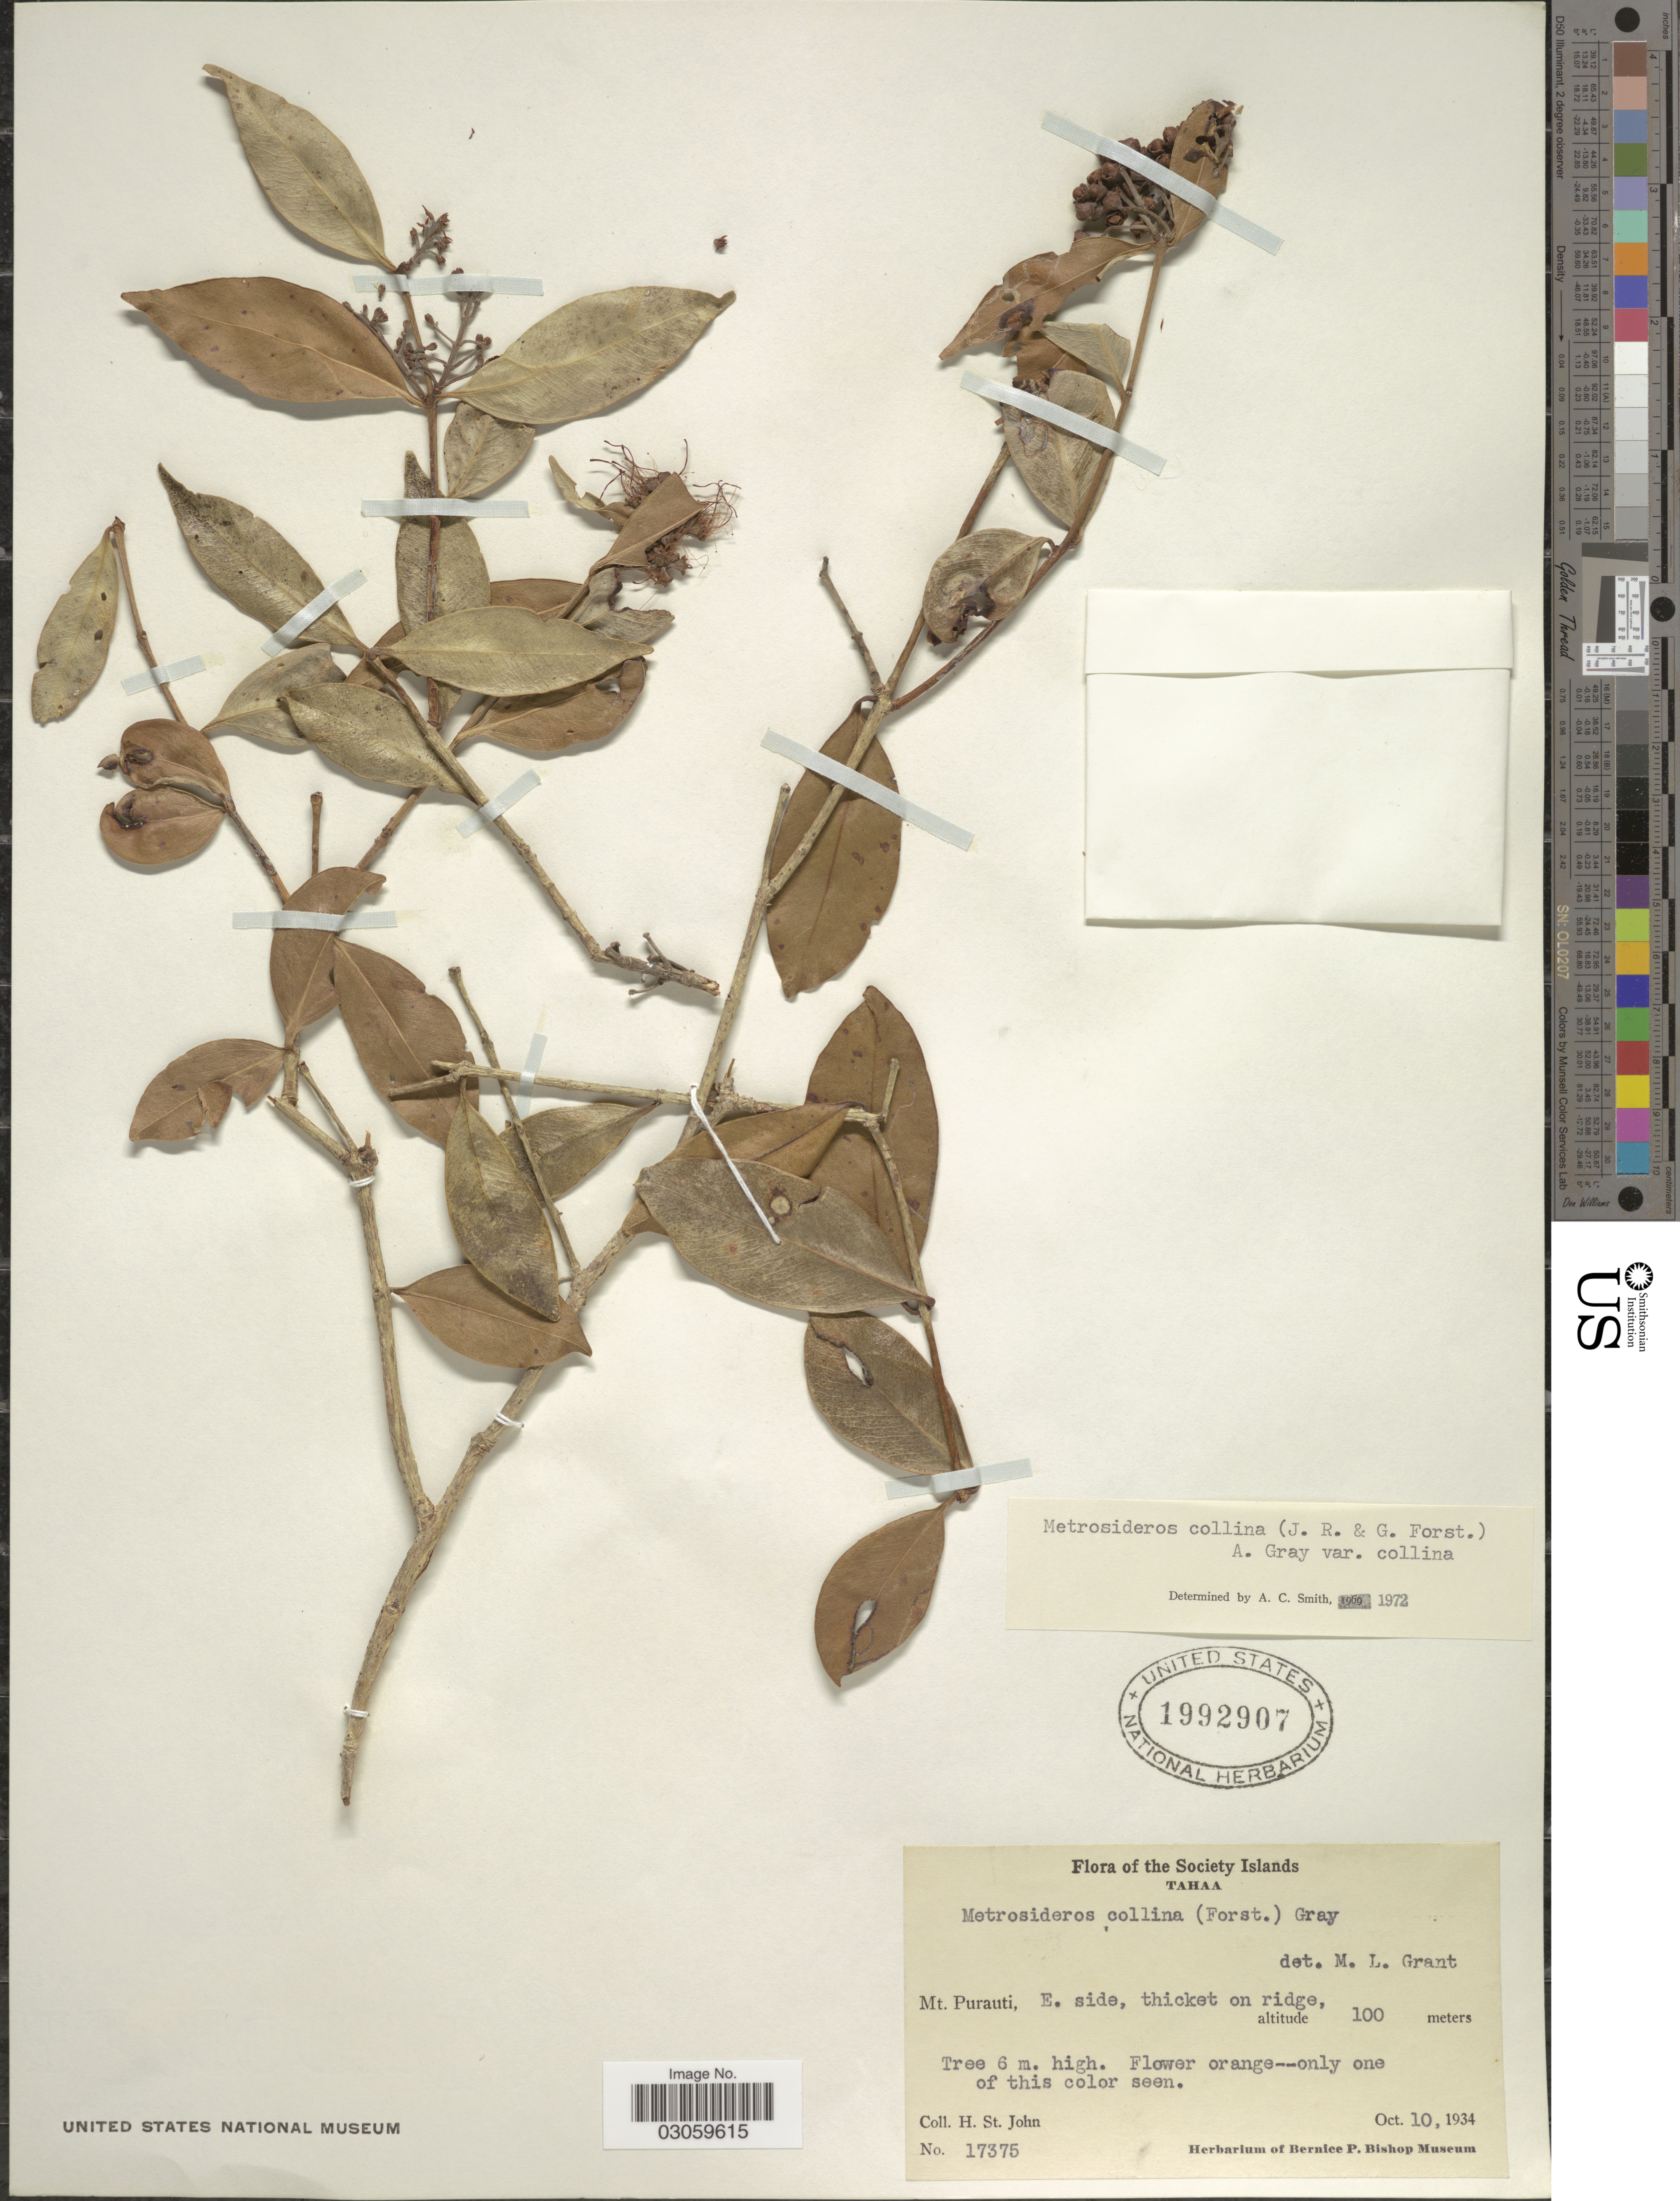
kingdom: Plantae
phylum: Tracheophyta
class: Magnoliopsida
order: Myrtales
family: Myrtaceae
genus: Metrosideros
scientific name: Metrosideros collina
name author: (J.R. Forst. & G. Forst.) A. Gray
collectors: H. St. John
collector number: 17375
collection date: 1934-10-10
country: French Polynesia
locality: Society Islands. Tahaa. Mt. Purauti, E. side, thicket on ridge.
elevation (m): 100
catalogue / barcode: US 1992907